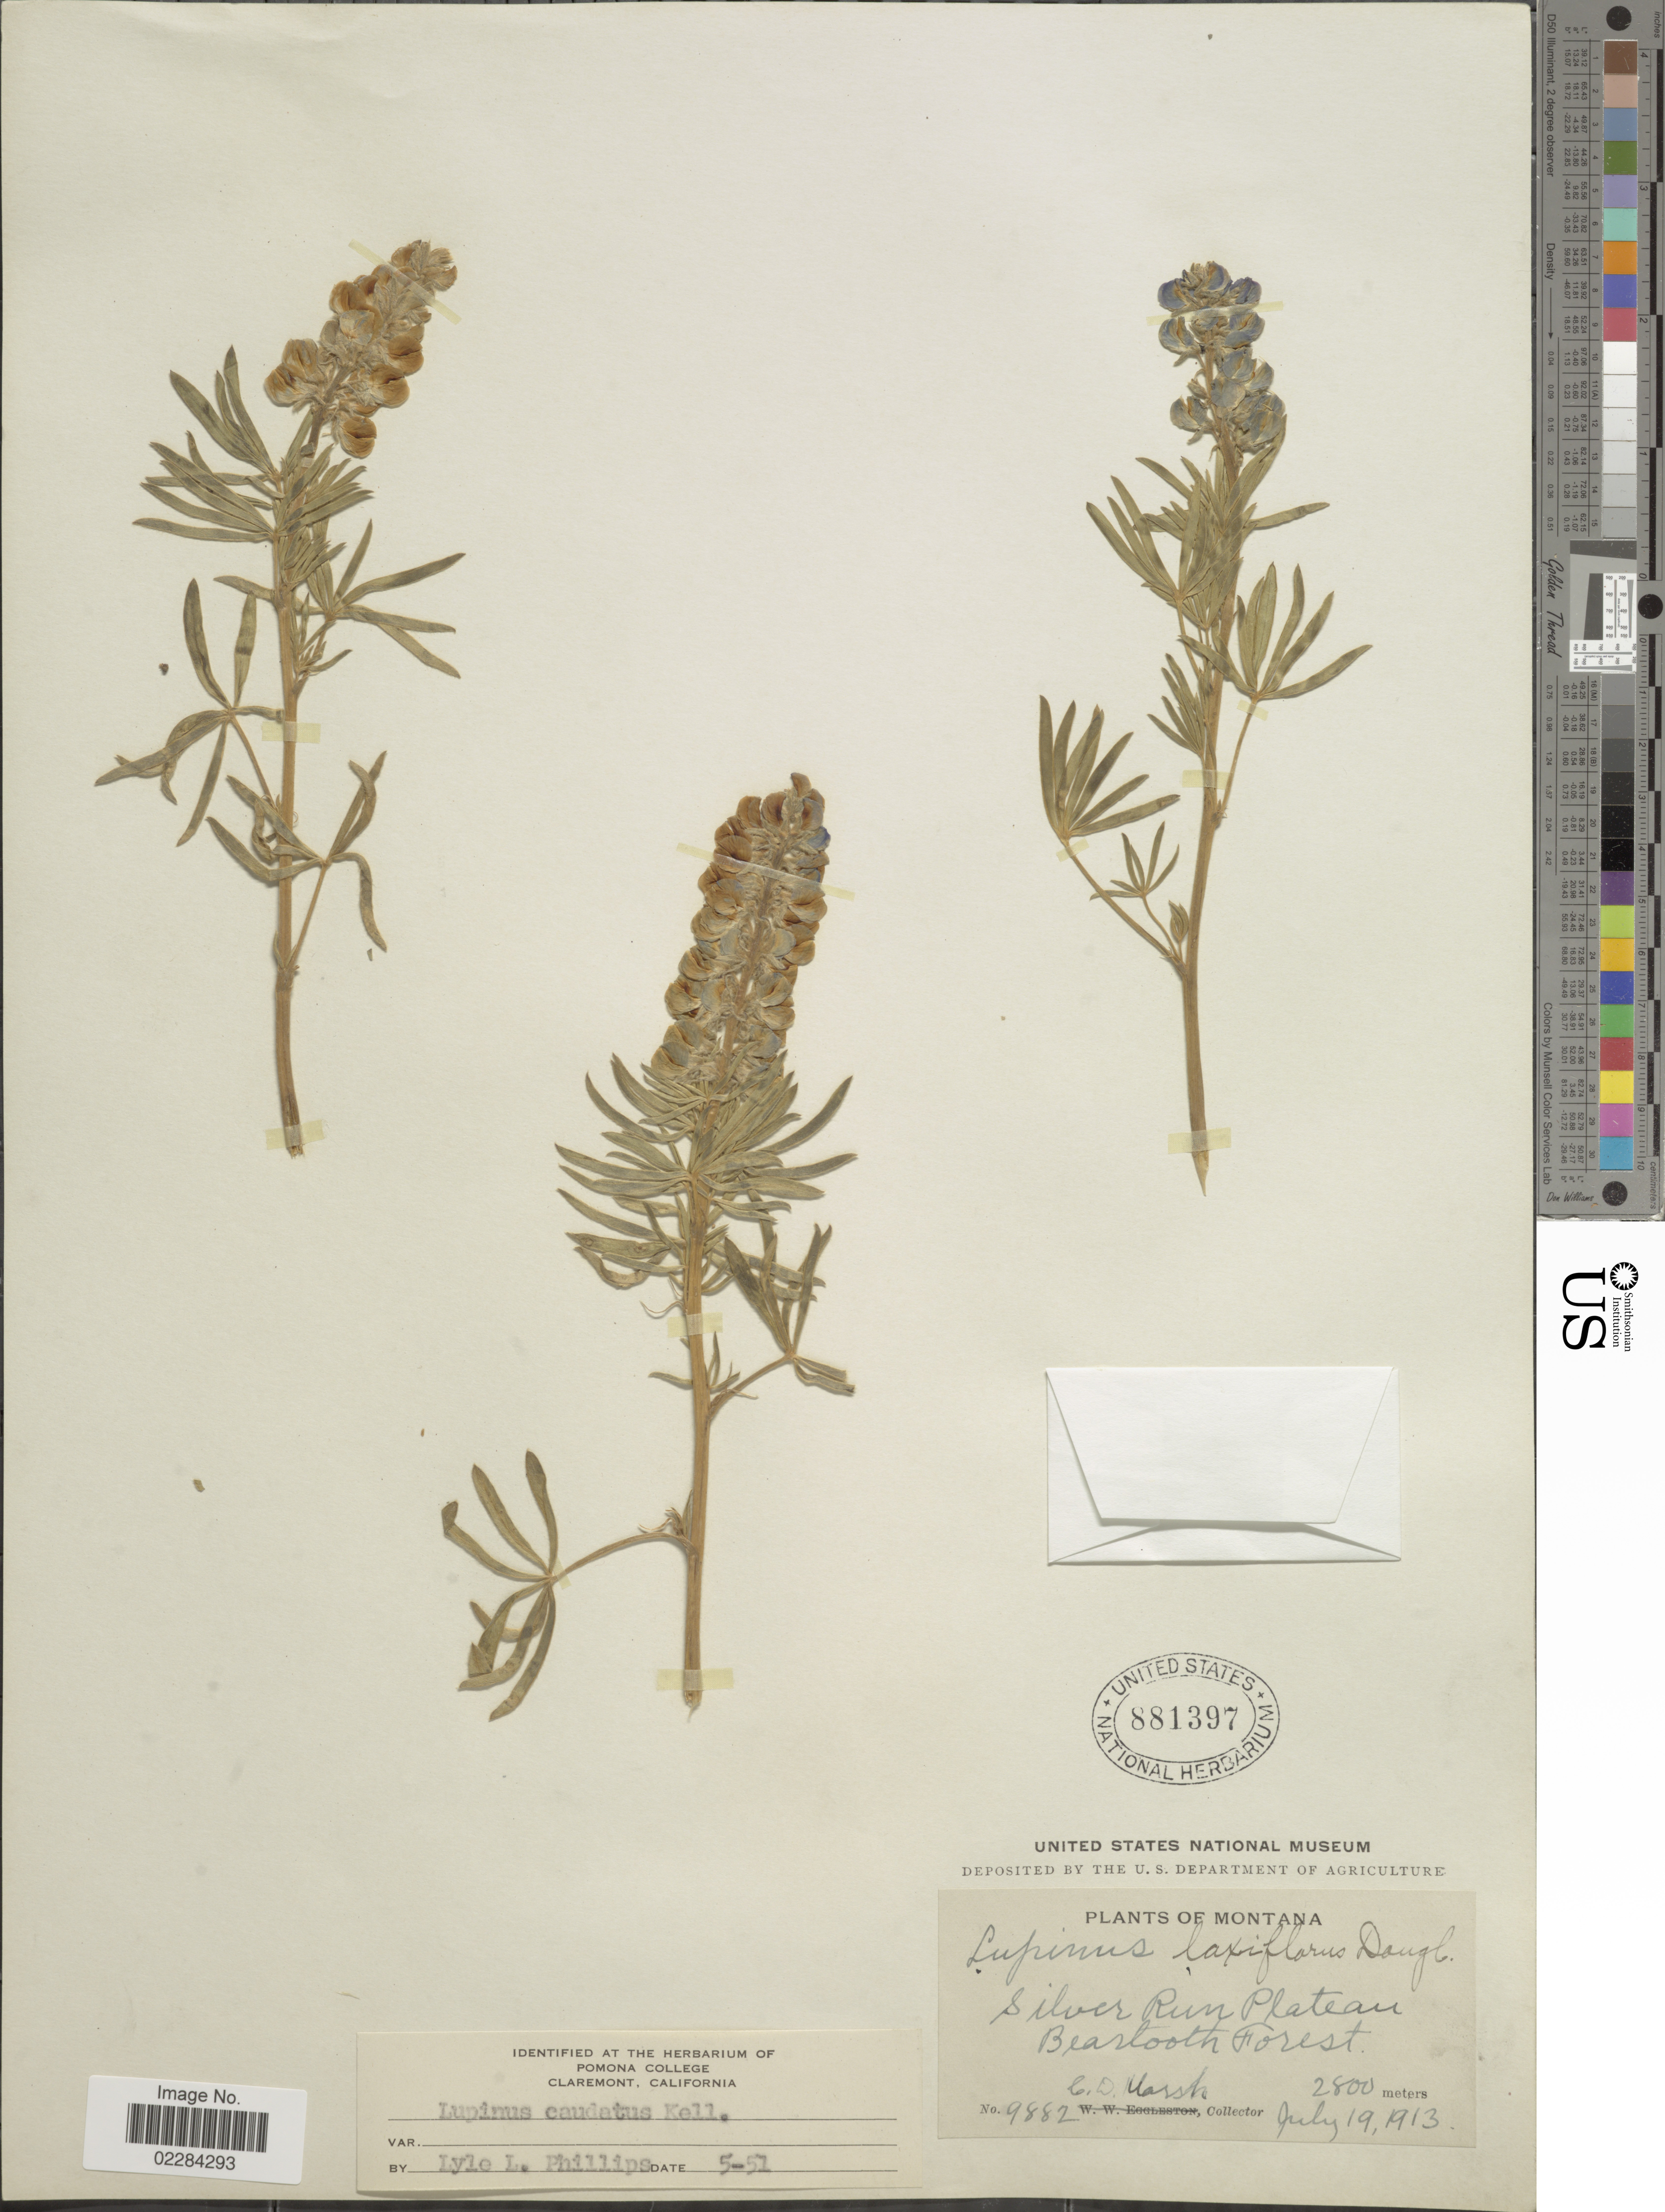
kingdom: Plantae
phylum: Tracheophyta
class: Magnoliopsida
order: Fabales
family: Fabaceae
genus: Lupinus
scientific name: Lupinus caudatus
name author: Kellogg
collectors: C. D. Marsh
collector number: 9882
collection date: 1913-07-19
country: United States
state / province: Montana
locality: Silver Run Plateau. Beartooth Forest.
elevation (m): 2800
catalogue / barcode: US 881397